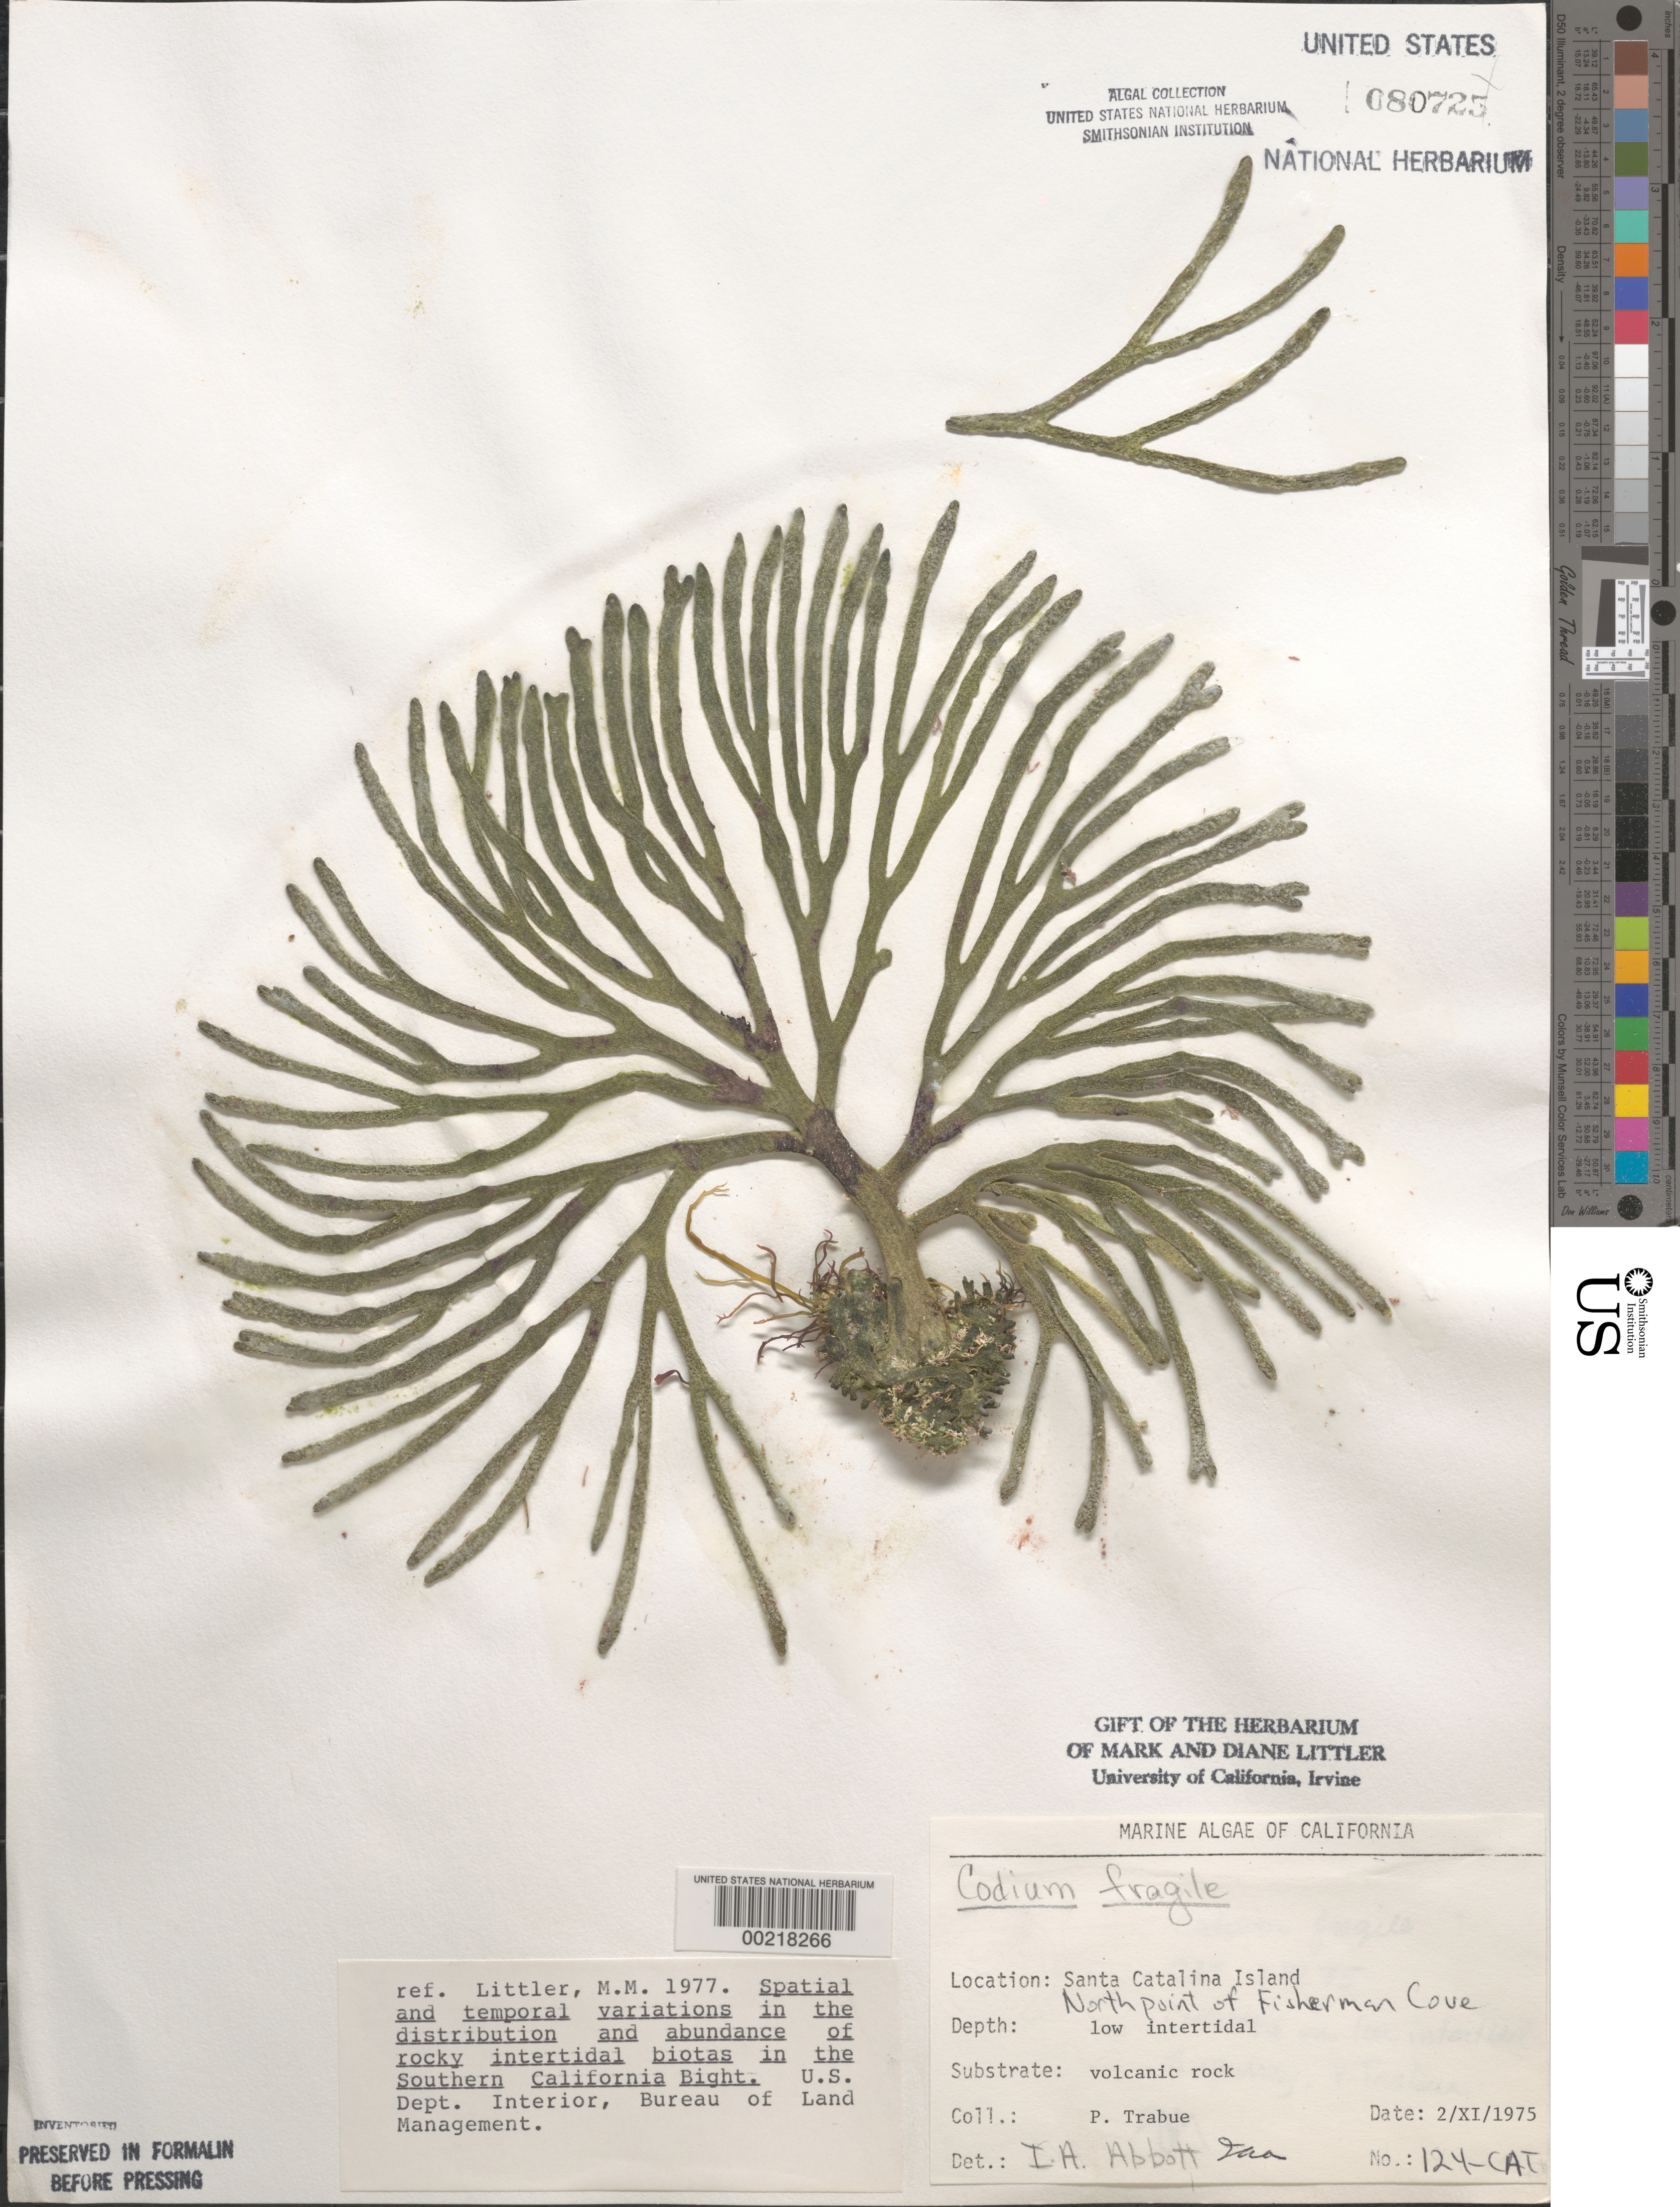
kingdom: Plantae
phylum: Chlorophyta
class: Ulvophyceae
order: Bryopsidales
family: Codiaceae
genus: Codium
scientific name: Codium fragile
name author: (Suringar) P. Hariot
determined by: Abbott, Isabella A.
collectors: P. J. Trabue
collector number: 124-cat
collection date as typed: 02 Nov 1975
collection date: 1975-11-02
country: United States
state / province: California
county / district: Los Angeles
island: Santa Catalina Island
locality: Fishermen Cove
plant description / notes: BLM-SOCALBIGHT Rocky Intertidal Survey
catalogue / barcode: US 80725